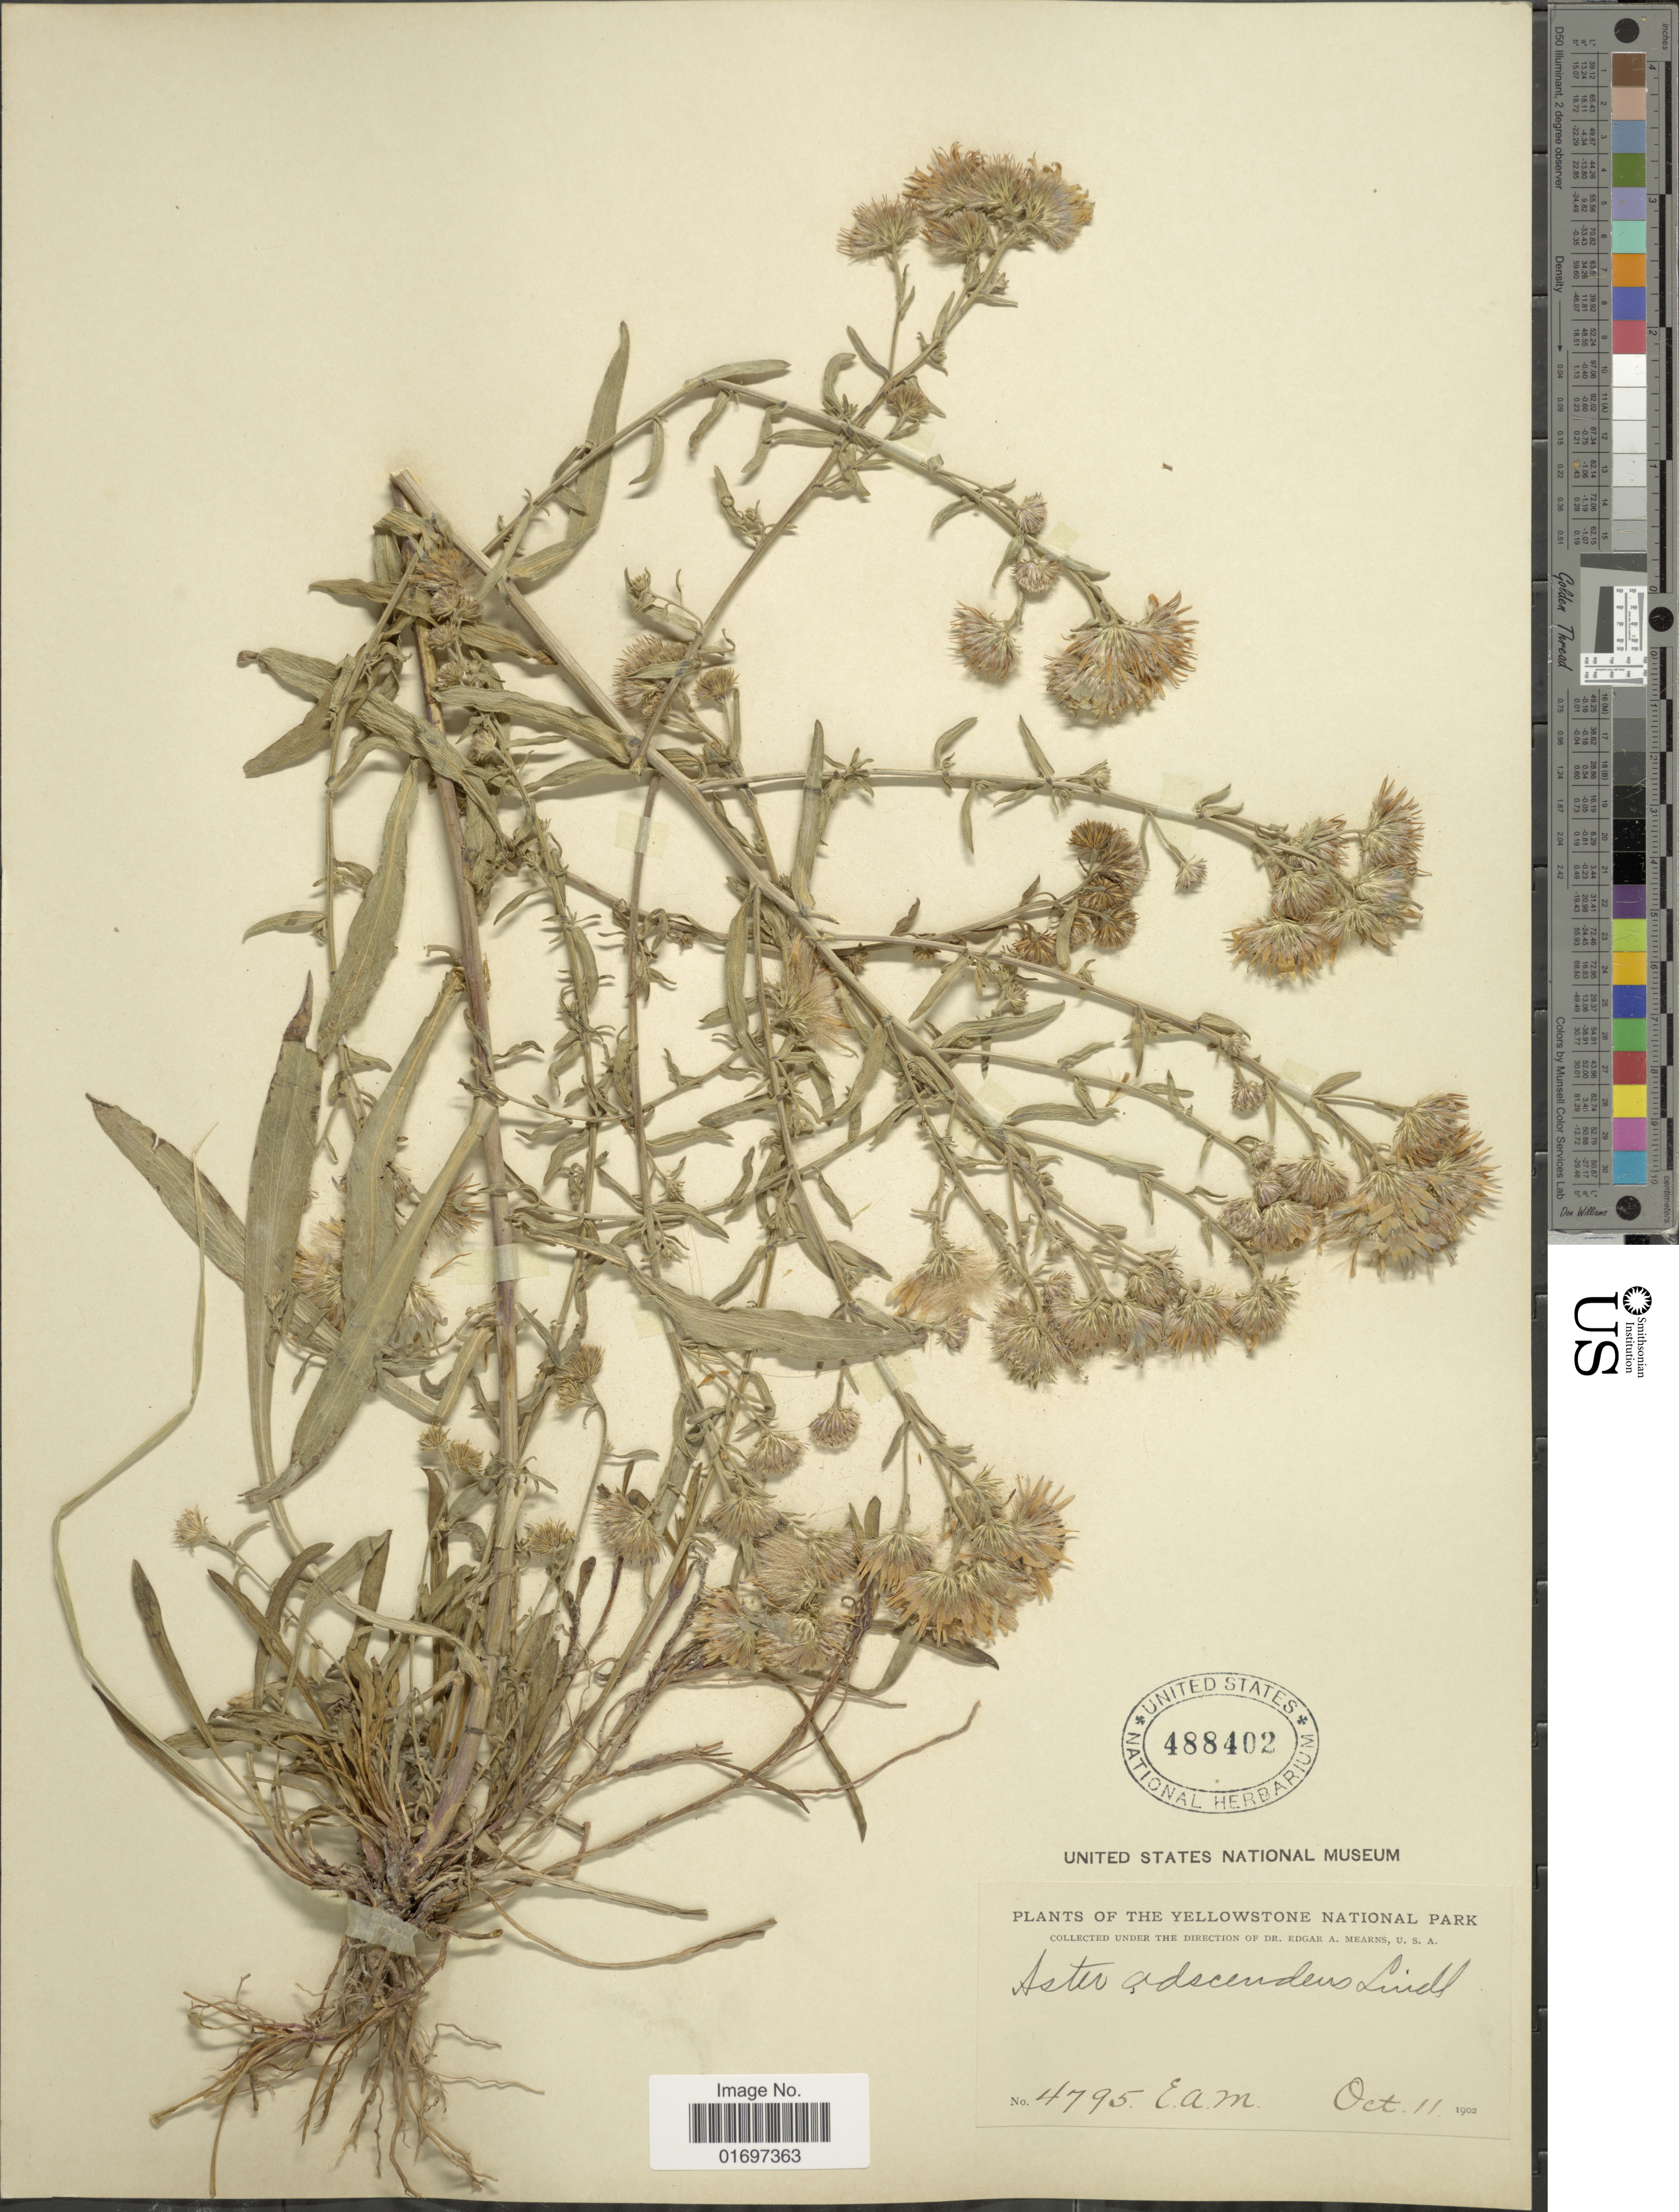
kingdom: Plantae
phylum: Tracheophyta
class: Magnoliopsida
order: Asterales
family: Asteraceae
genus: Symphyotrichum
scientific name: Symphyotrichum ascendens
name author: (Lindl.) G.L. Nesom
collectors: E. A. Mearns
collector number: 4795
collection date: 1902-10-11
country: United States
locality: Yellowstone National Park.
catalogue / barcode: US 488402